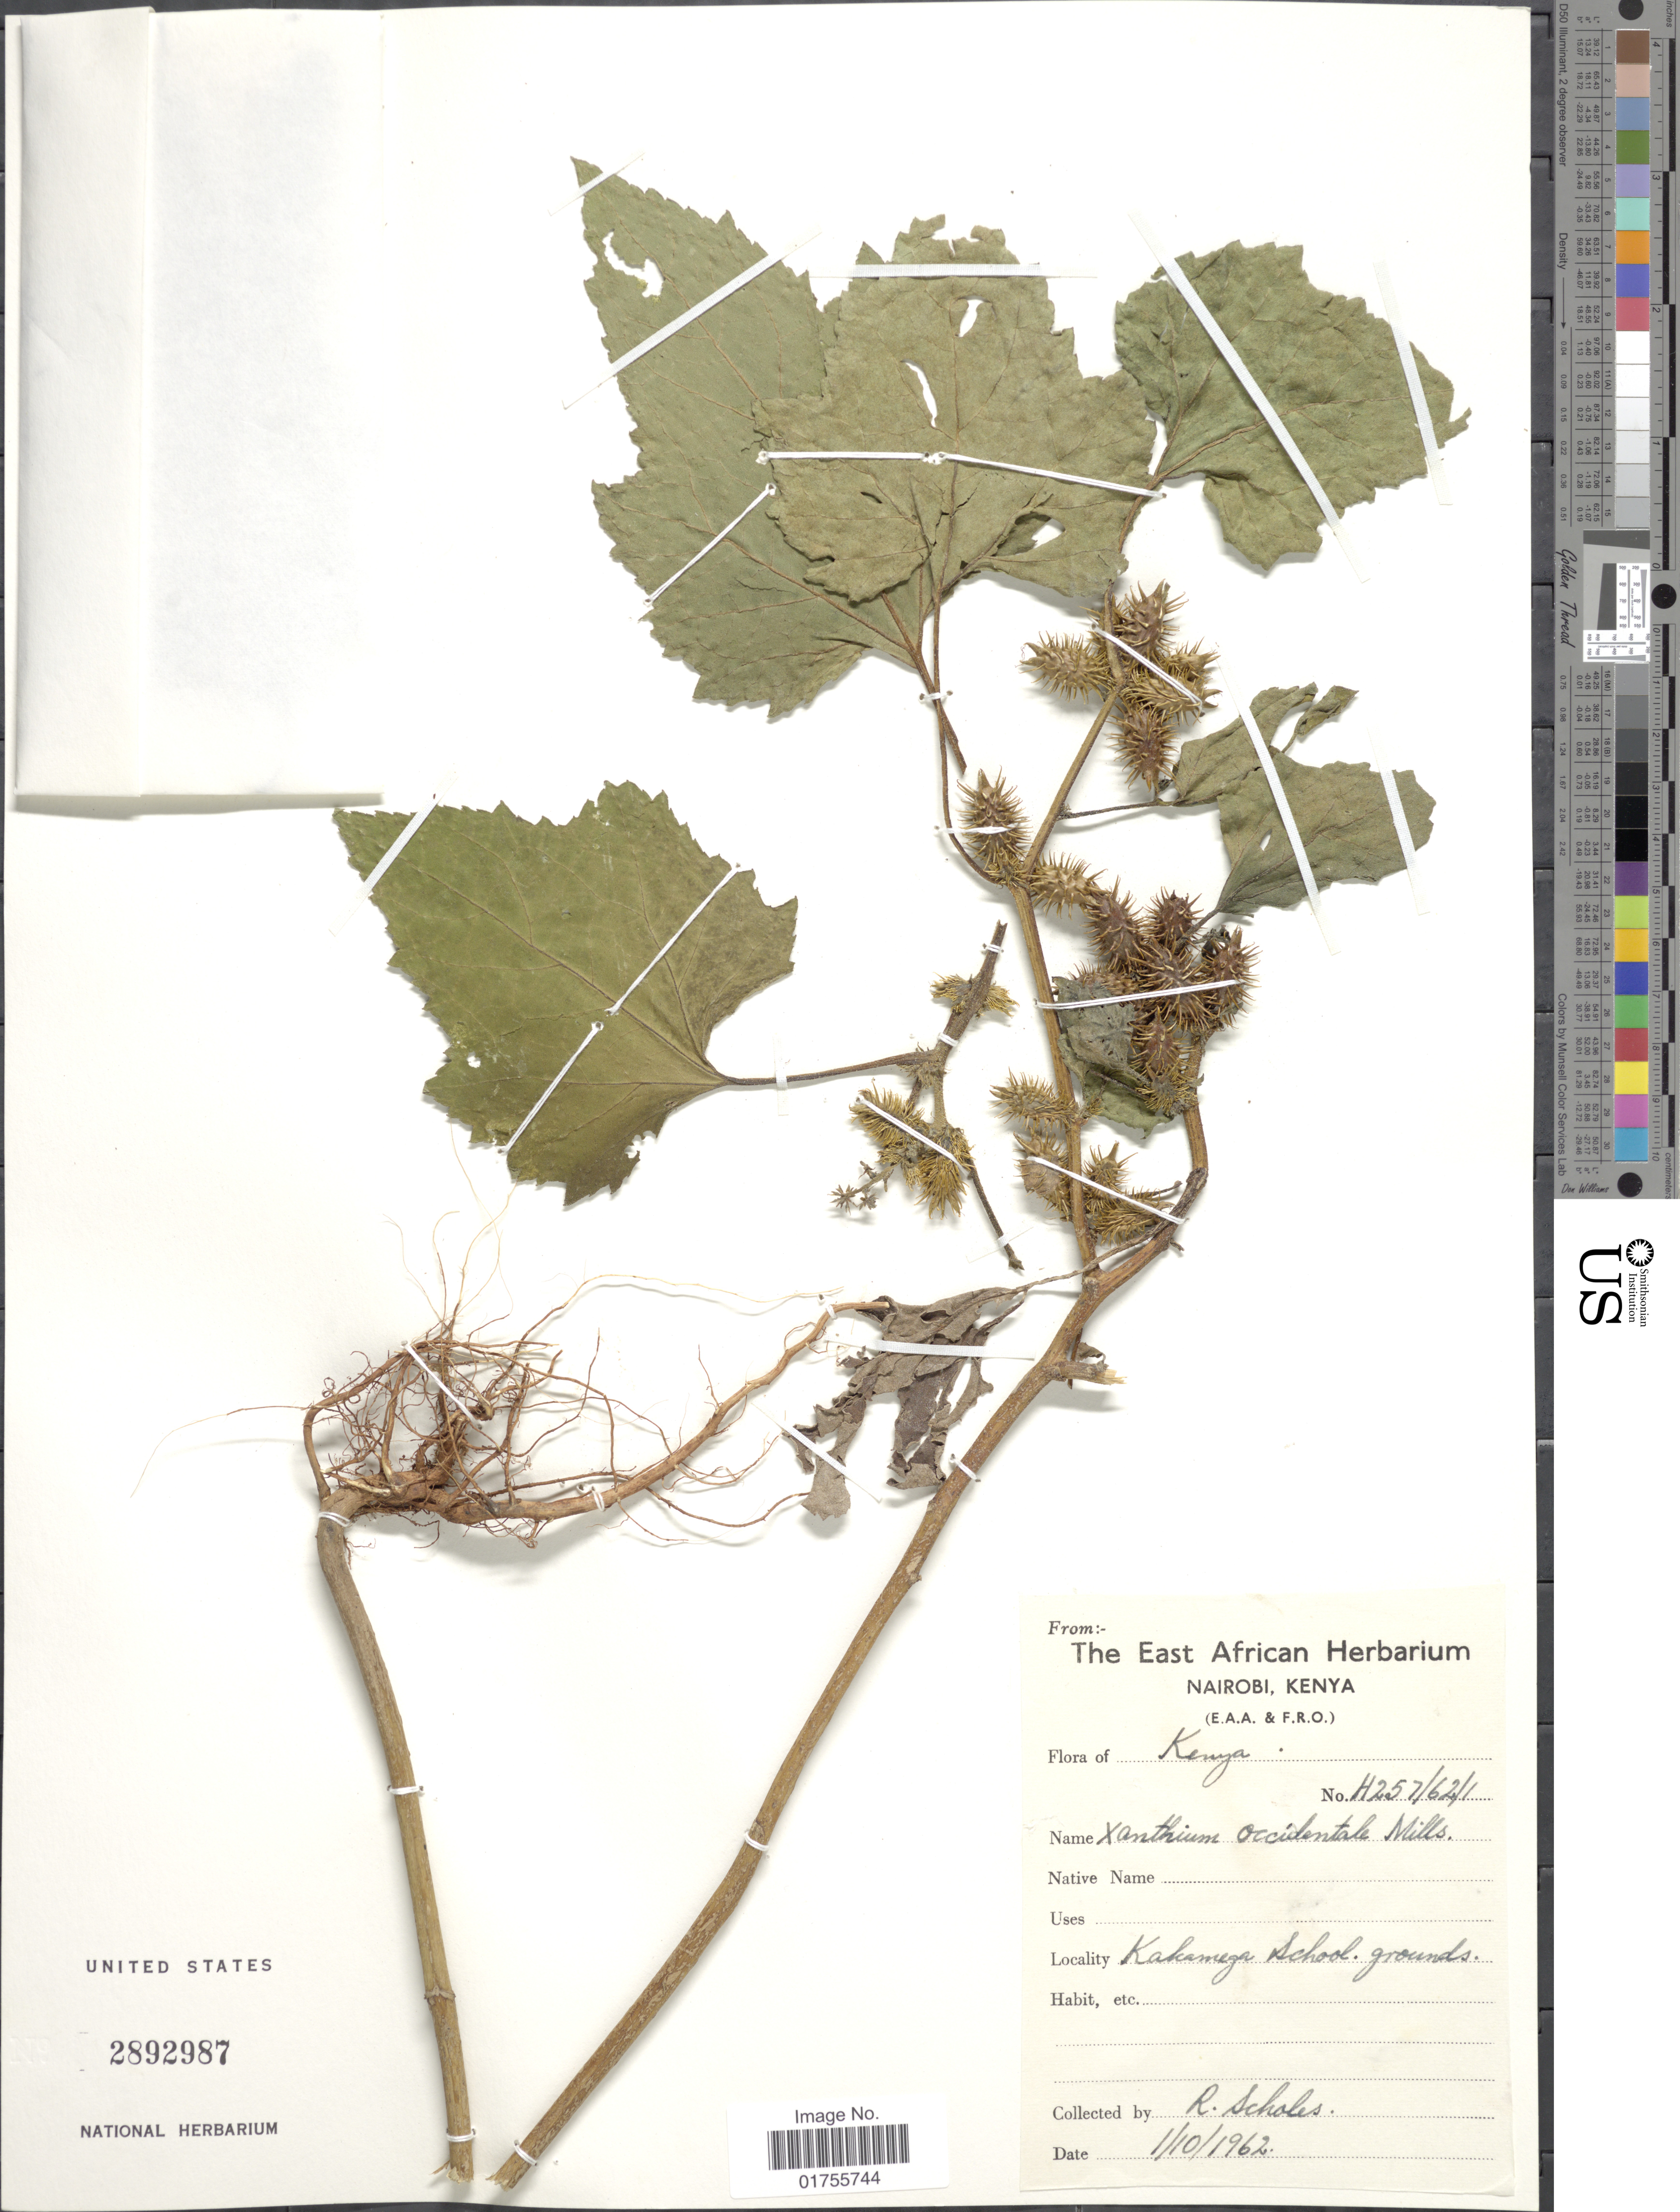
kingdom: Plantae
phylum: Tracheophyta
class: Magnoliopsida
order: Asterales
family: Asteraceae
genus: Xanthium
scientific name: Xanthium occidentale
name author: Bertol.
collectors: R. Scholes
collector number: H257/62/1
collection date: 1962-10-01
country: Kenya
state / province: Kakamega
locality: Kakamenga School grounds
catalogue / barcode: US 2892987